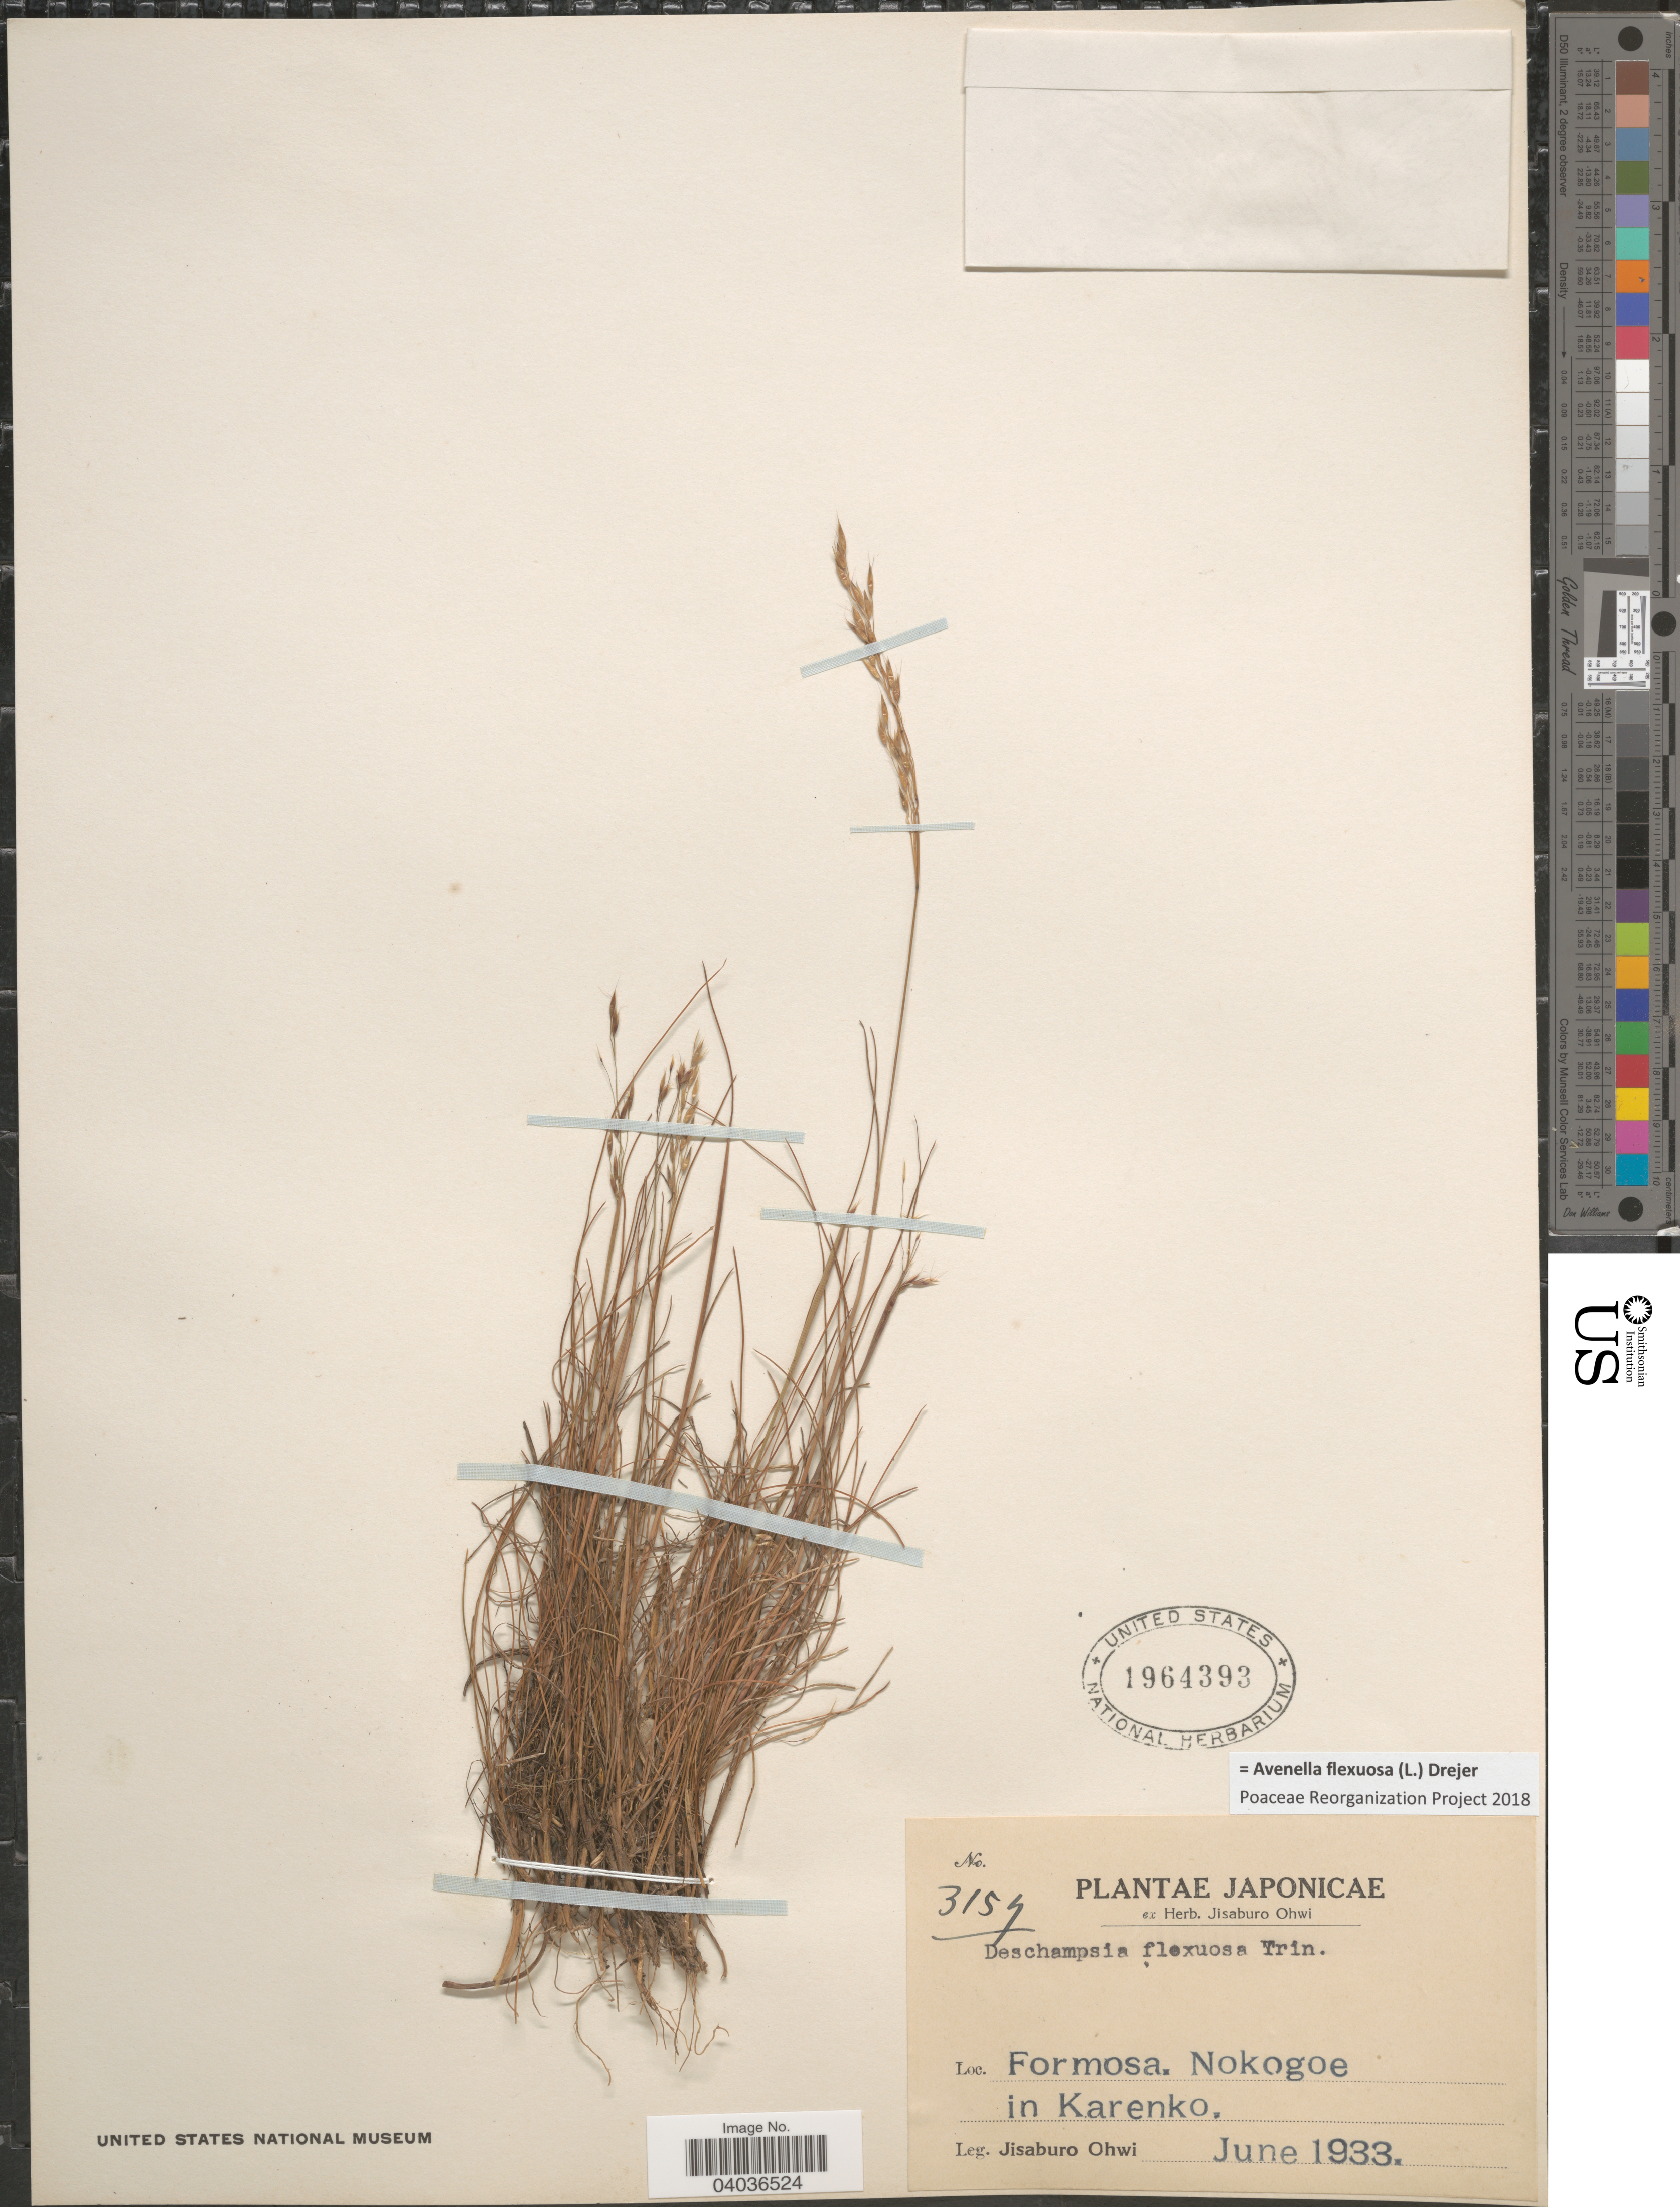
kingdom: Plantae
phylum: Tracheophyta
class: Liliopsida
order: Poales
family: Poaceae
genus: Avenella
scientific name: Avenella flexuosa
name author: (L.) Drejer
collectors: J. Ohwi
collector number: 3154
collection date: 1933-06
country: Taiwan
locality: Formosa. Nokogoe in Karenko.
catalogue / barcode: US 1964393